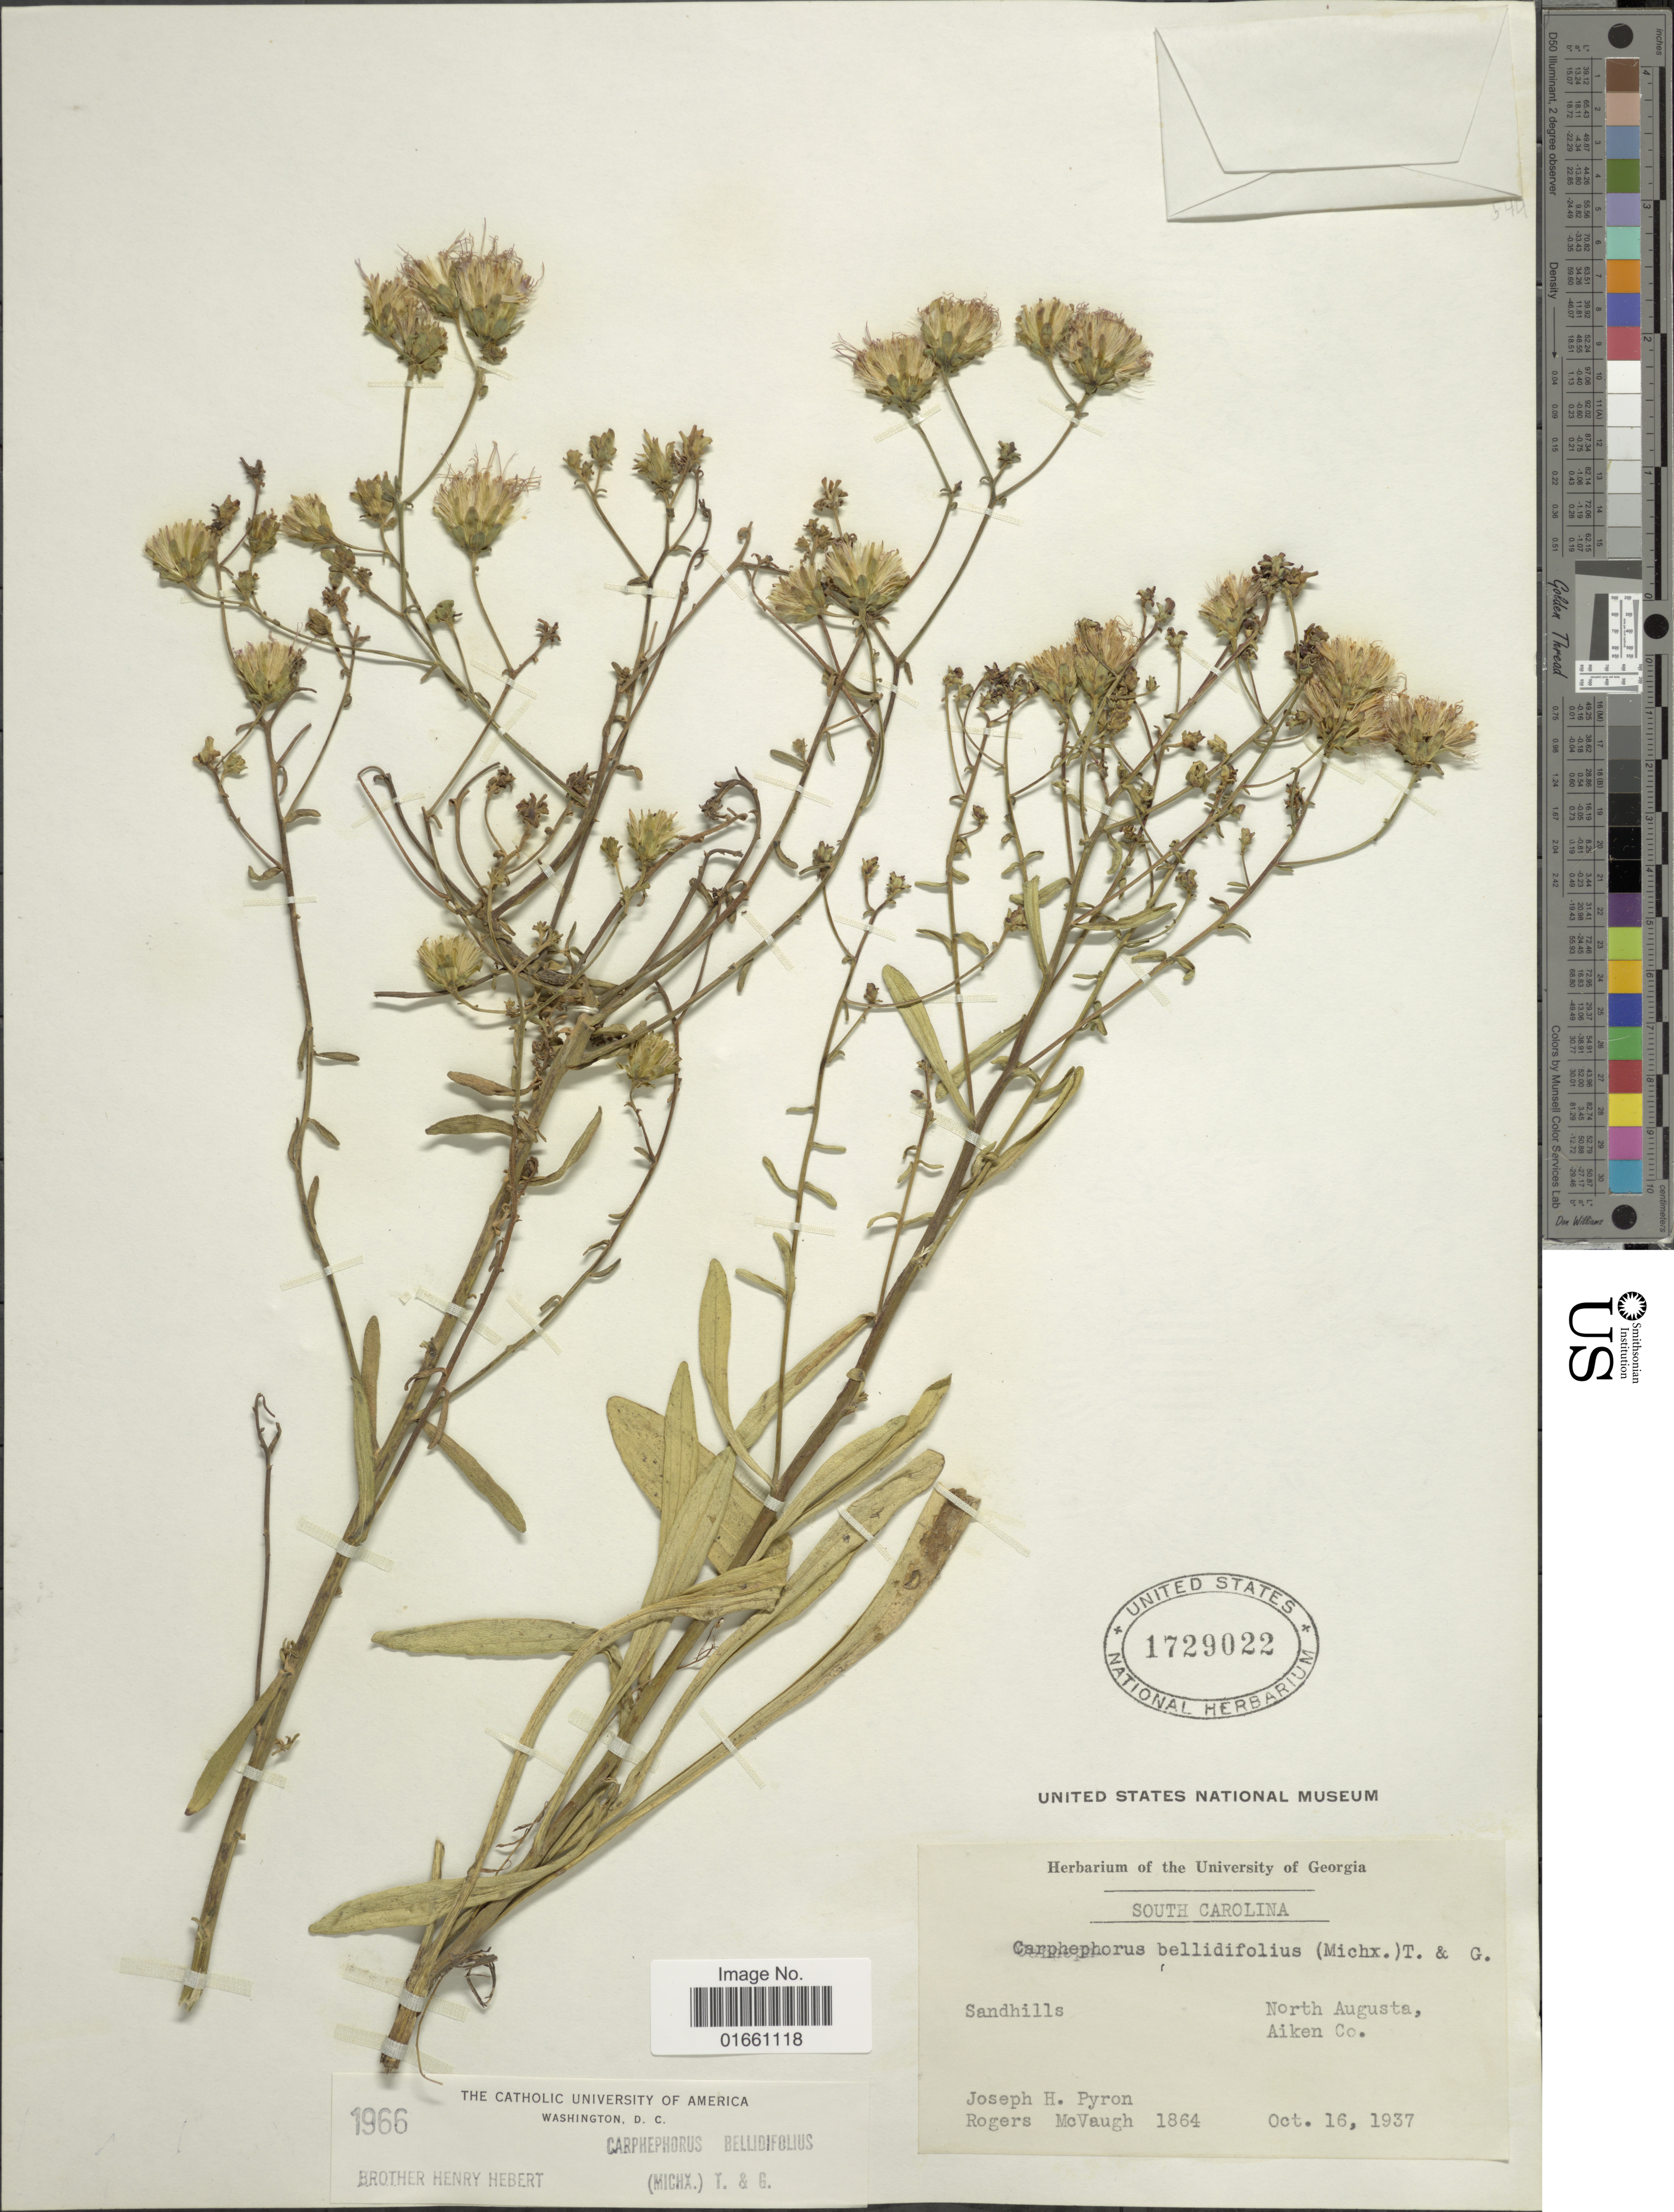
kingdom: Plantae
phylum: Tracheophyta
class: Magnoliopsida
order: Asterales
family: Asteraceae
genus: Carphephorus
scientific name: Carphephorus bellidifolius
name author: (Michx.) Torr. & A. Gray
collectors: J. H. Pyron & R. McVaugh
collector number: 1864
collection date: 1937-10-16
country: United States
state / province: South Carolina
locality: Sandhills, North Augusta, Aiken Co.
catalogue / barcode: US 1729022